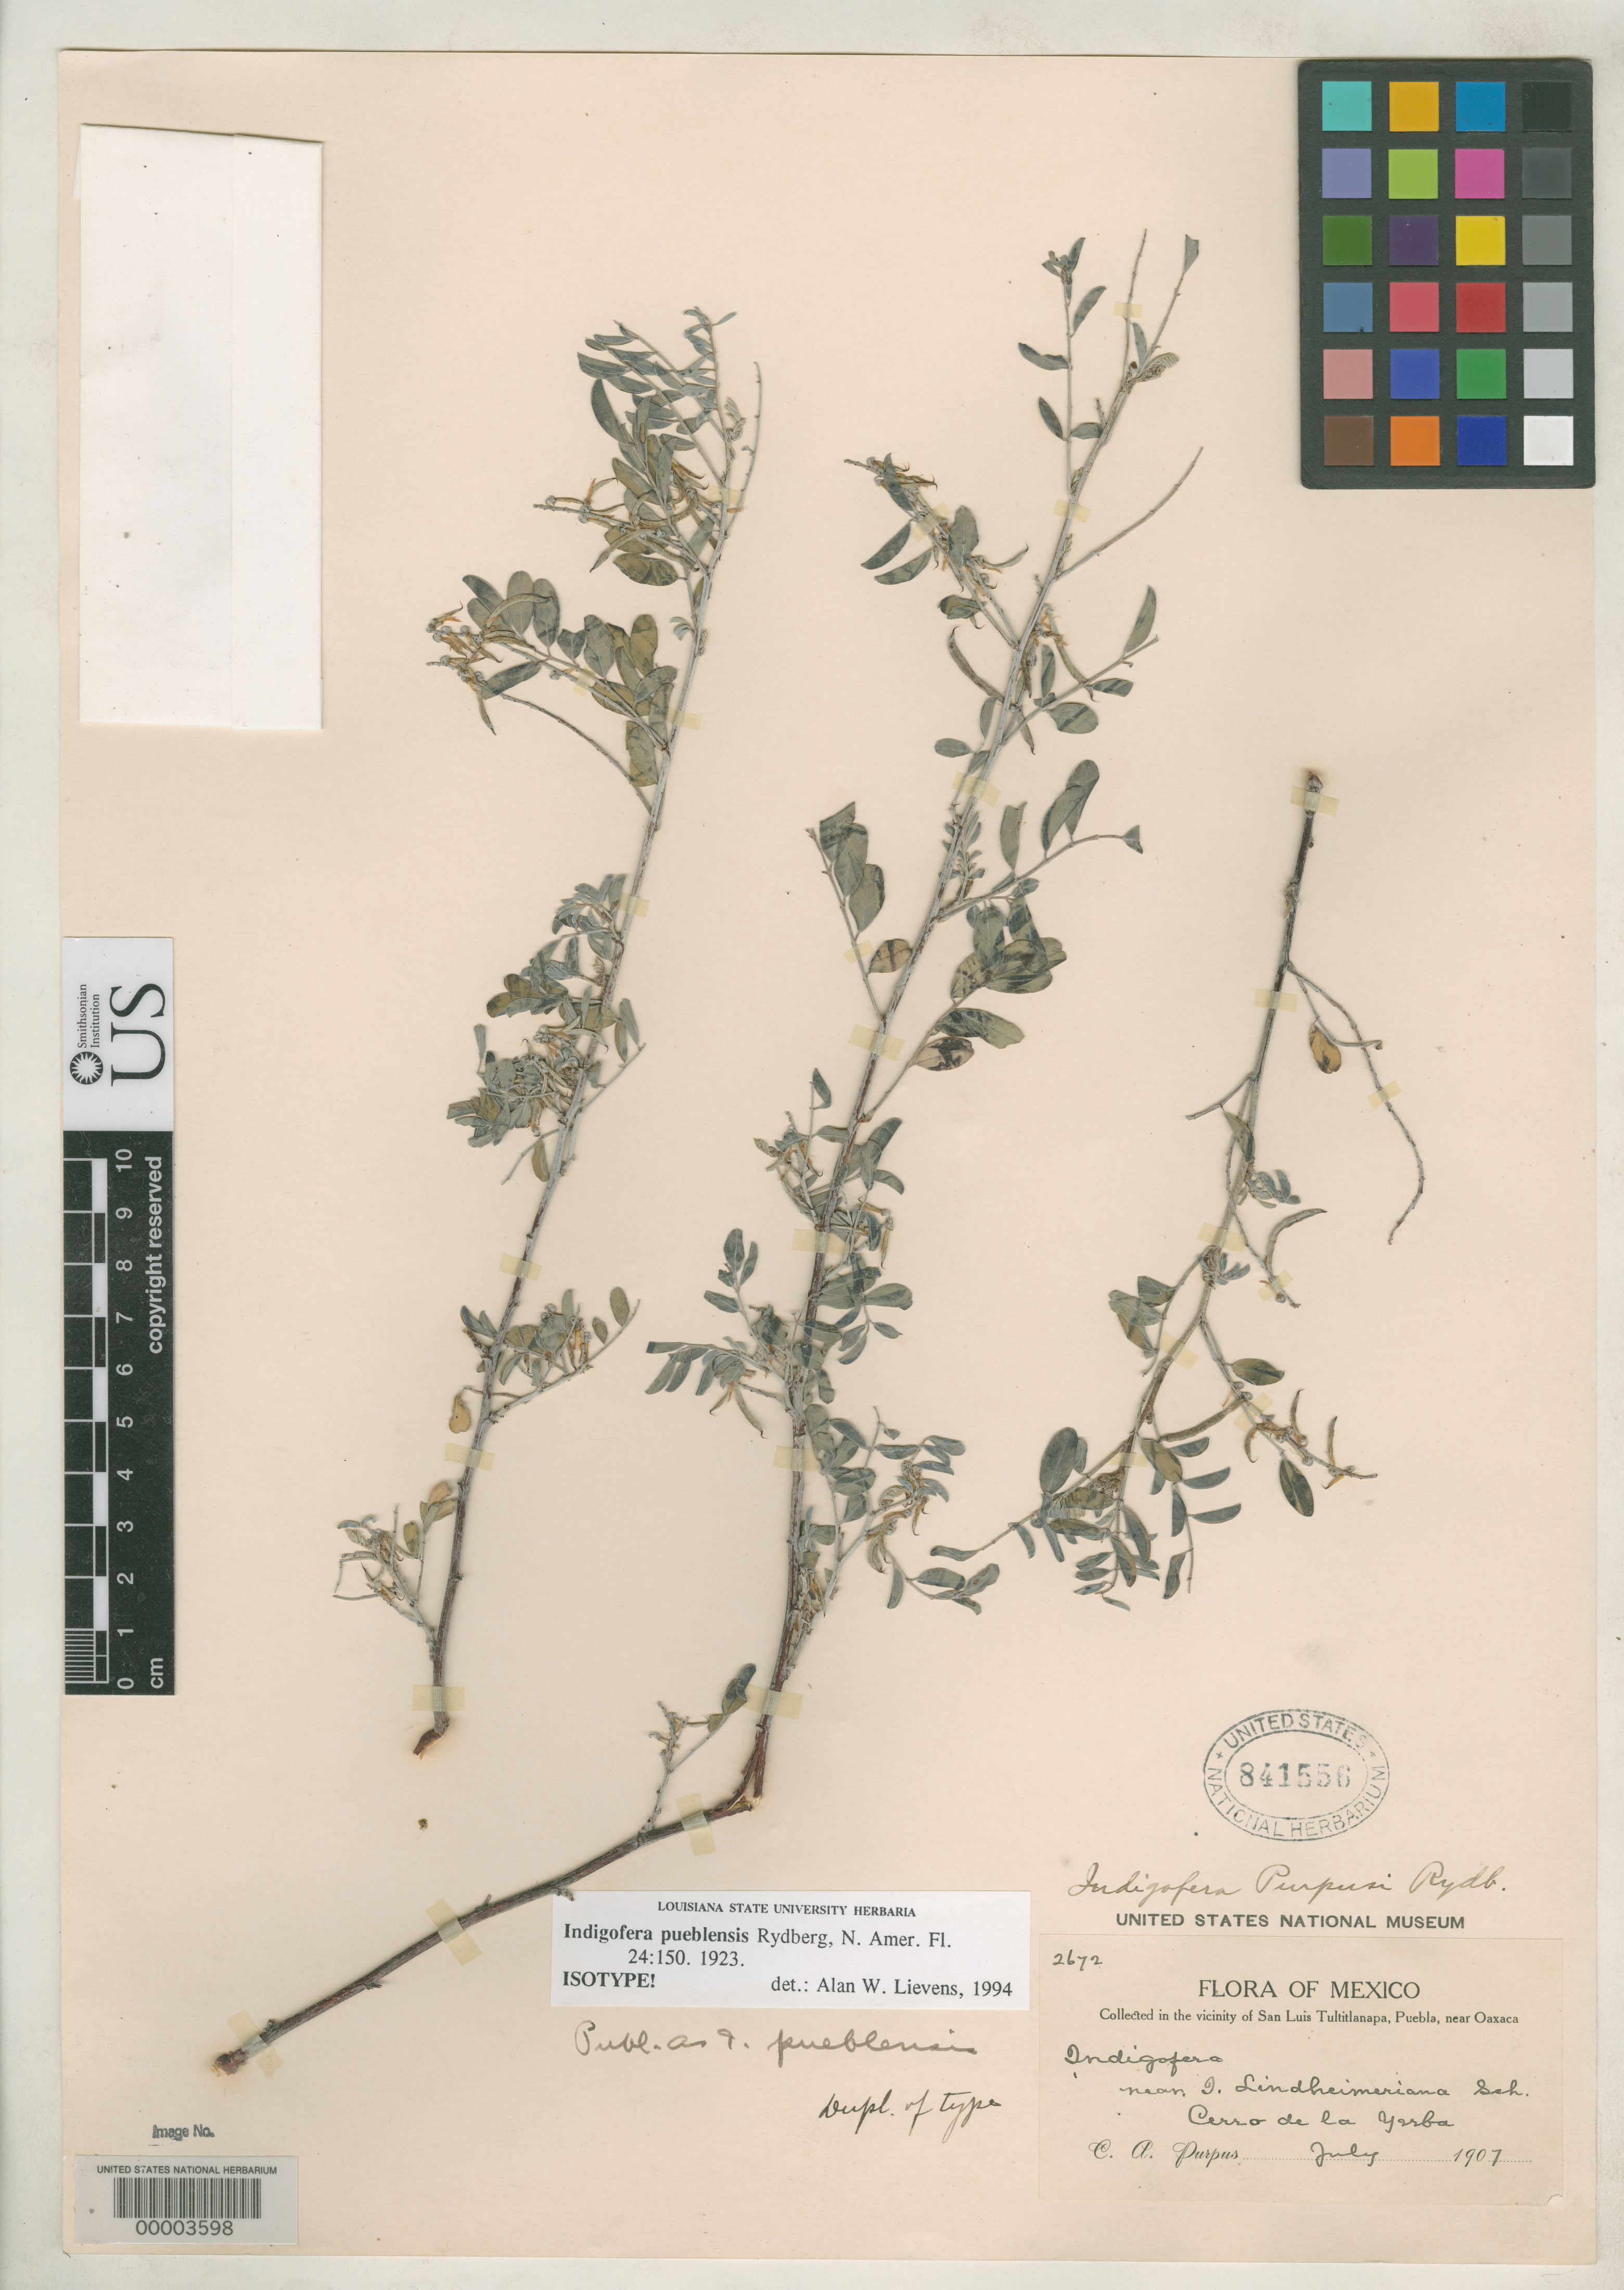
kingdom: Plantae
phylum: Tracheophyta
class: Magnoliopsida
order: Fabales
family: Fabaceae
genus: Indigofera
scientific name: Indigofera pueblensis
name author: Rydb.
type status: Isotype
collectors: C. A. Purpus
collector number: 2672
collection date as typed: Jul 1907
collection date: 1907-07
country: Mexico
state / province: Puebla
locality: Cerro de La Yerba, vicinity of San Luis Tultitlanapa.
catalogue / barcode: US 841556